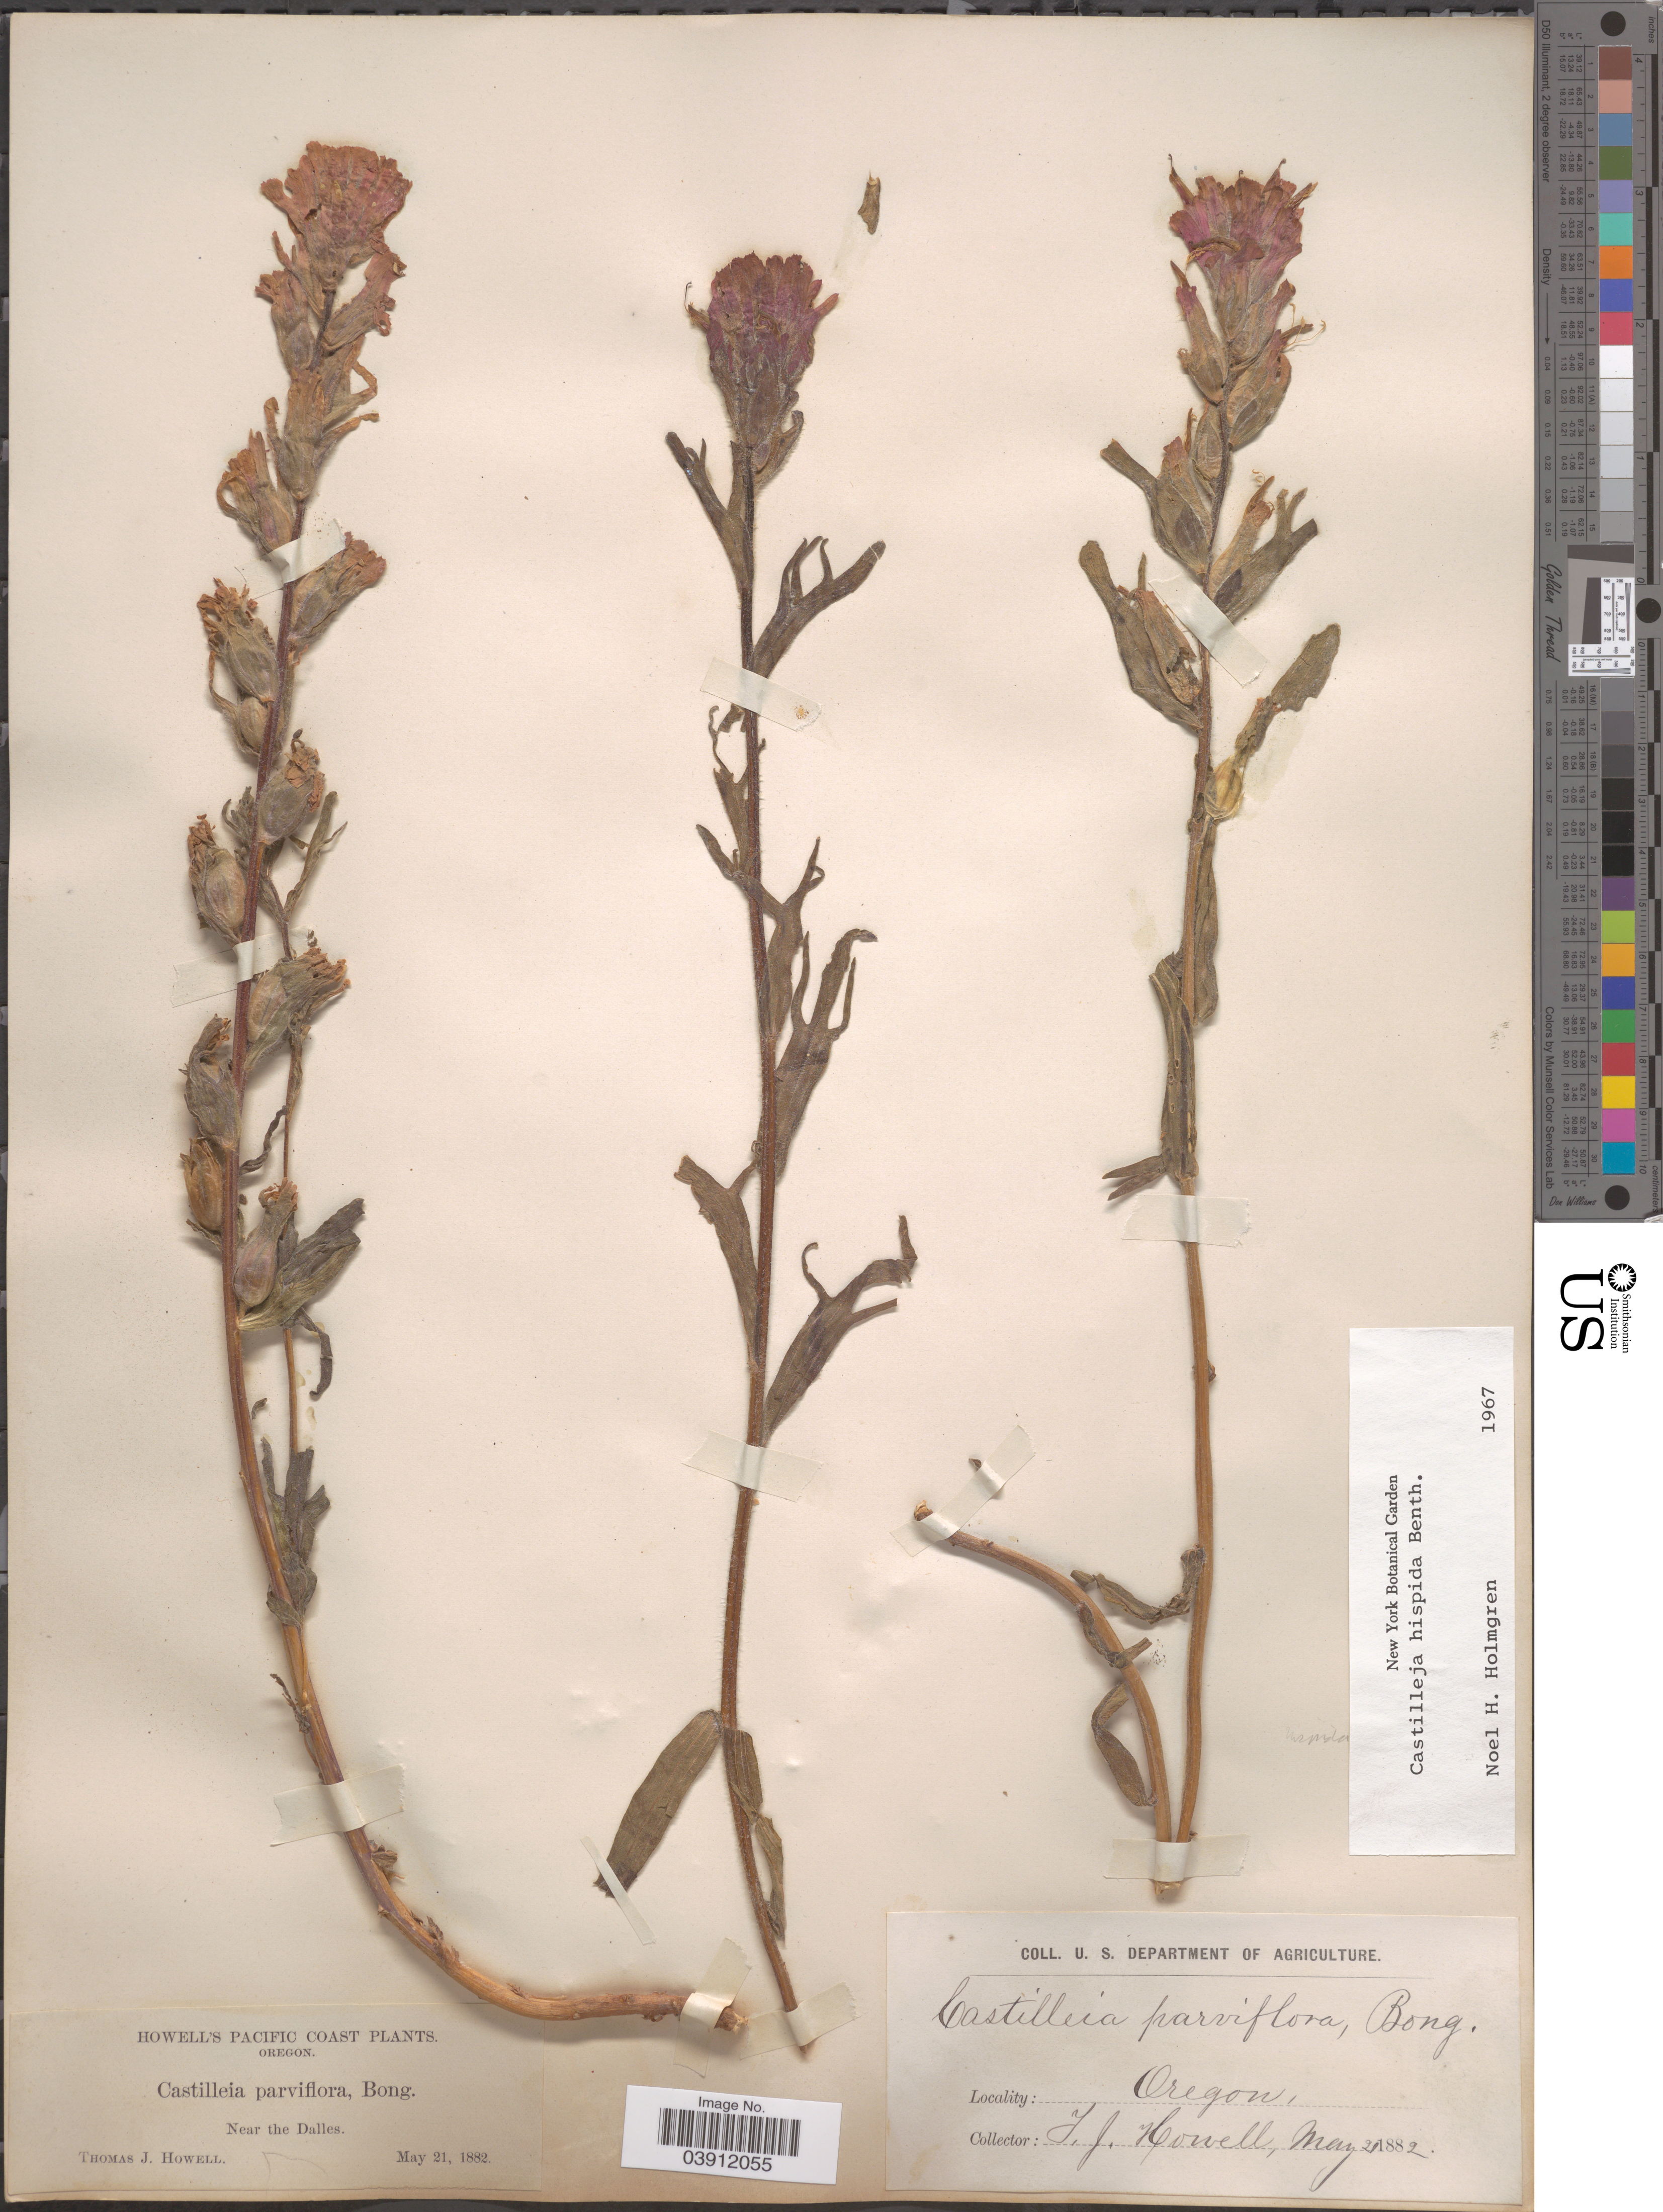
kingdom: Plantae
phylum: Tracheophyta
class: Magnoliopsida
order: Lamiales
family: Orobanchaceae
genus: Castilleja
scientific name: Castilleja hispida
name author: Benth. ex Hook.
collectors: T. J. Howell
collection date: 1882-05-21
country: United States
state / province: Oregon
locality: Pacific Coast. Near the Dalles.